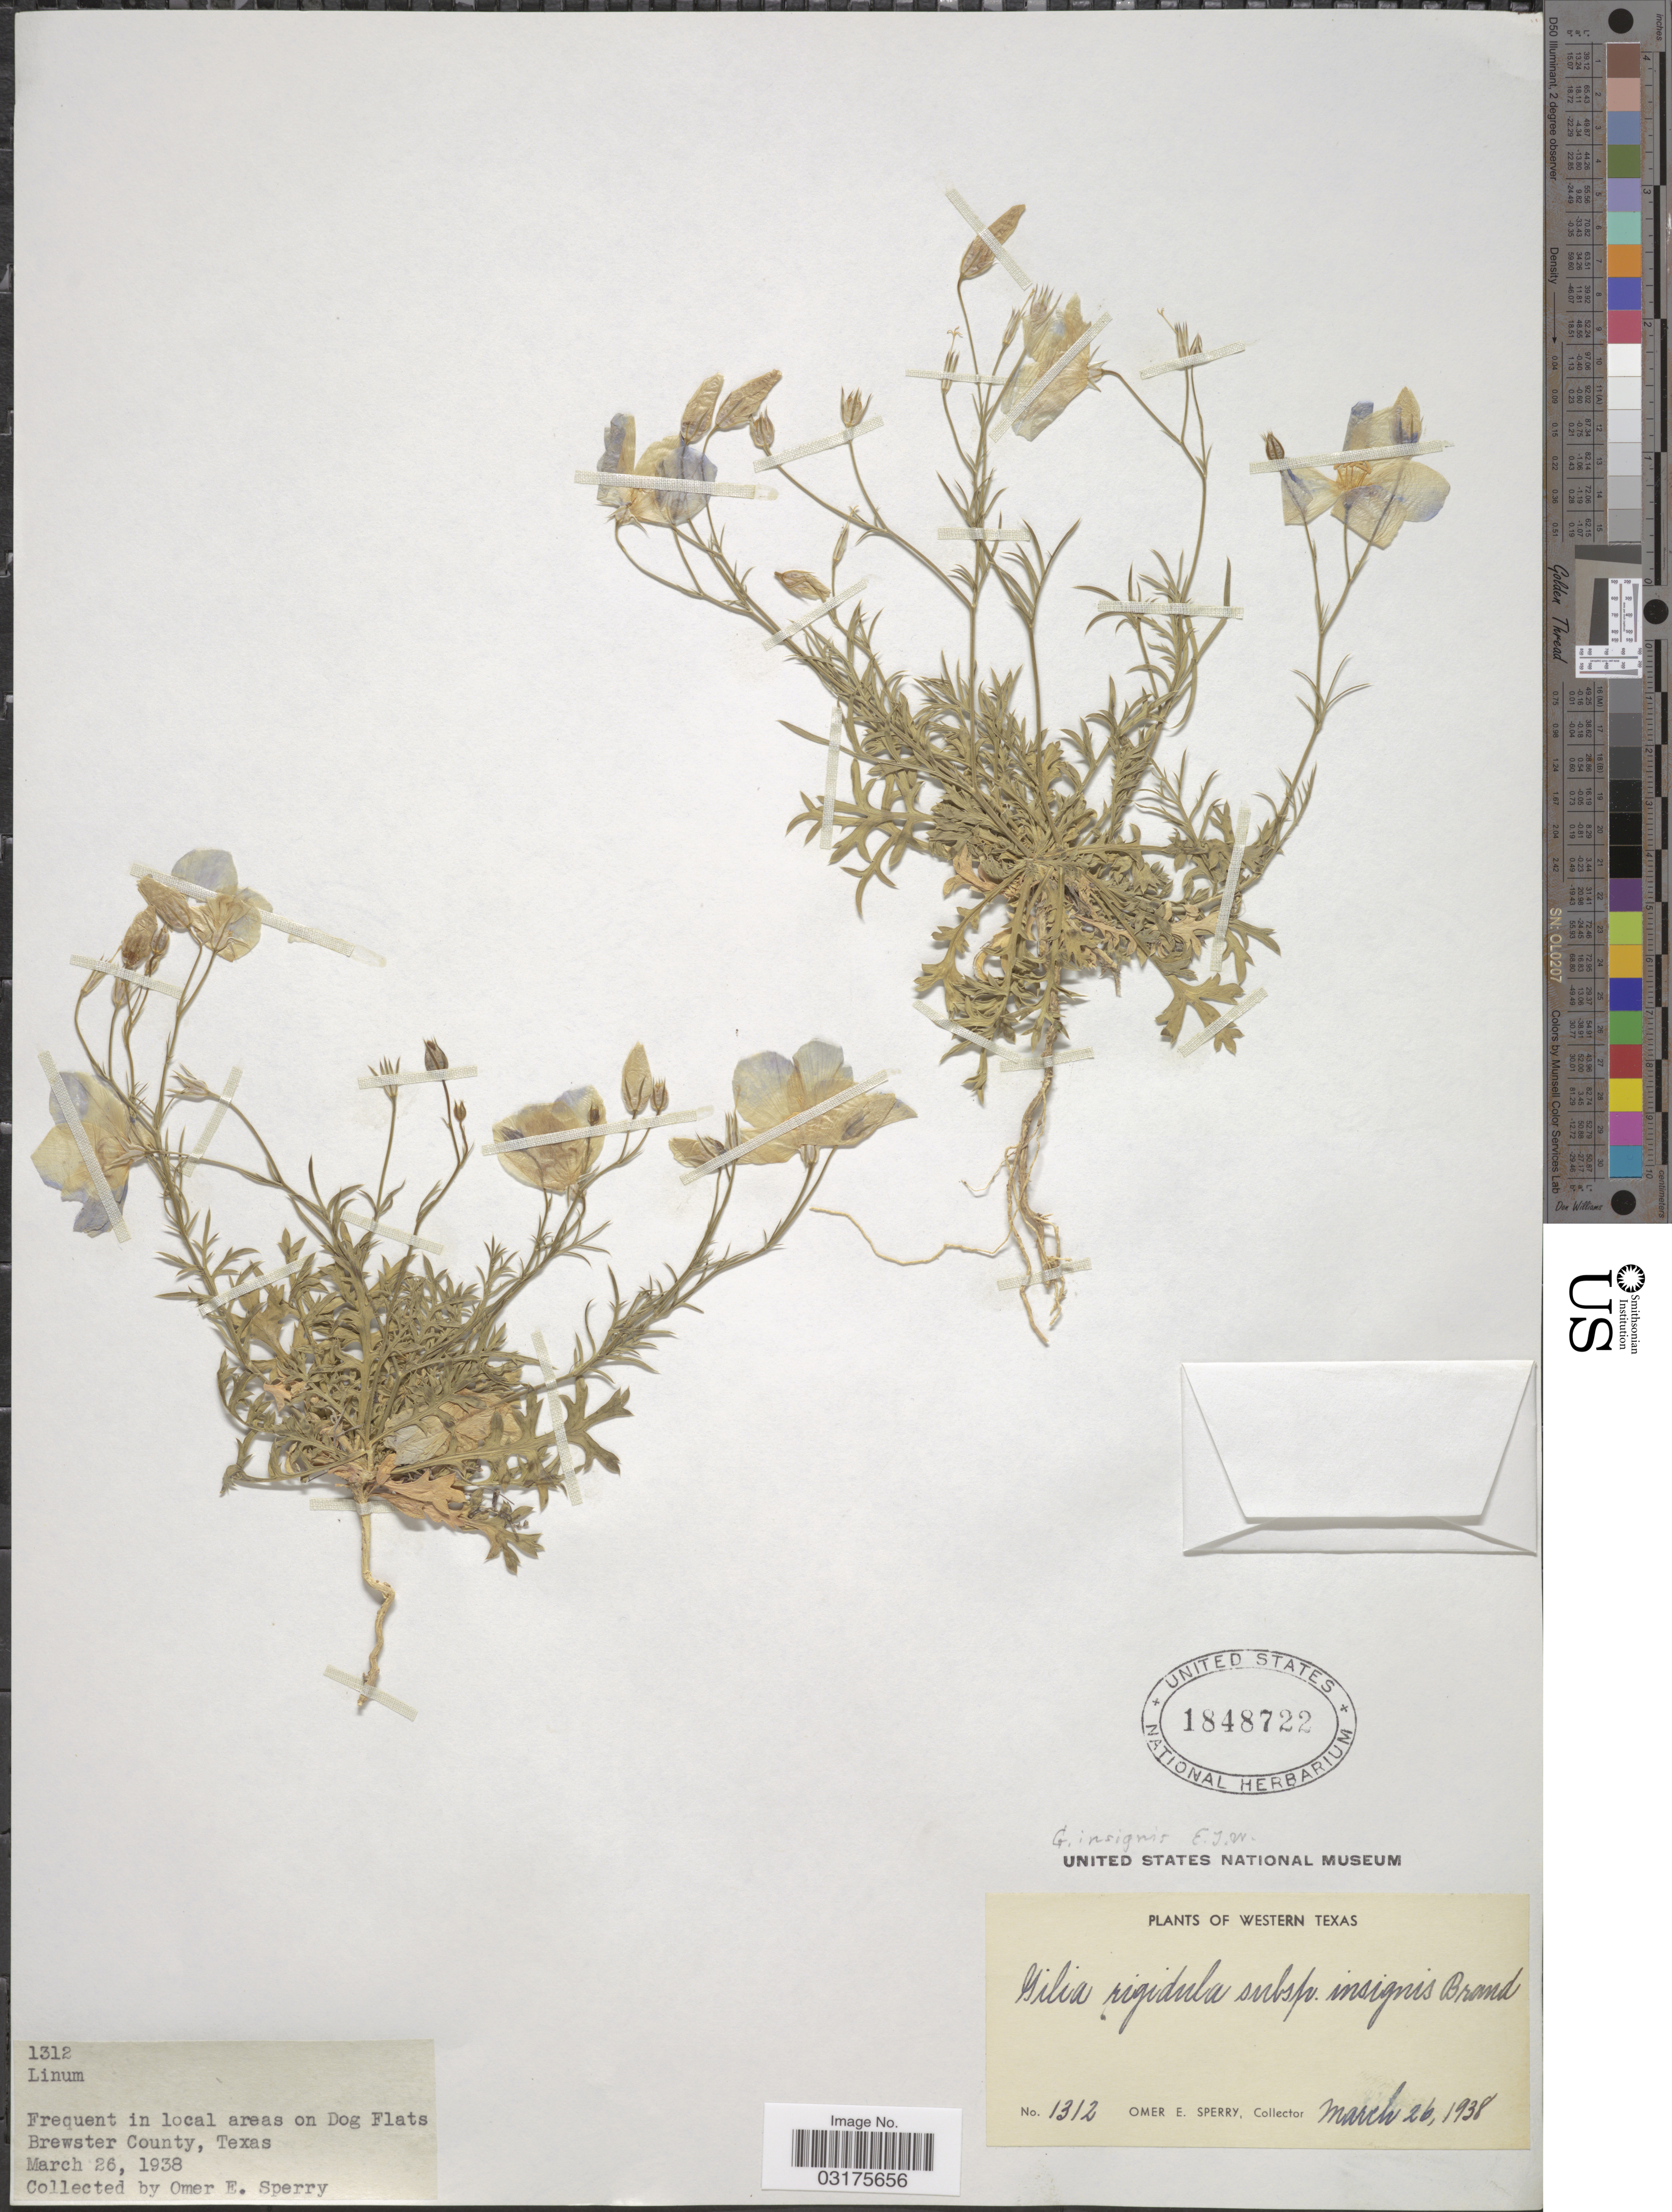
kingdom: Plantae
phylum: Tracheophyta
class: Magnoliopsida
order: Ericales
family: Polemoniaceae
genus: Giliastrum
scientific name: Giliastrum insigne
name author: (Brand) J.M. Porter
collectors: O. E. Sperry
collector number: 1312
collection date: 1938-03-26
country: United States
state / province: Texas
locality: Western Texas, Frequent in local areas on Dog Flats, Brewster County.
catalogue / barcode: US 1848722